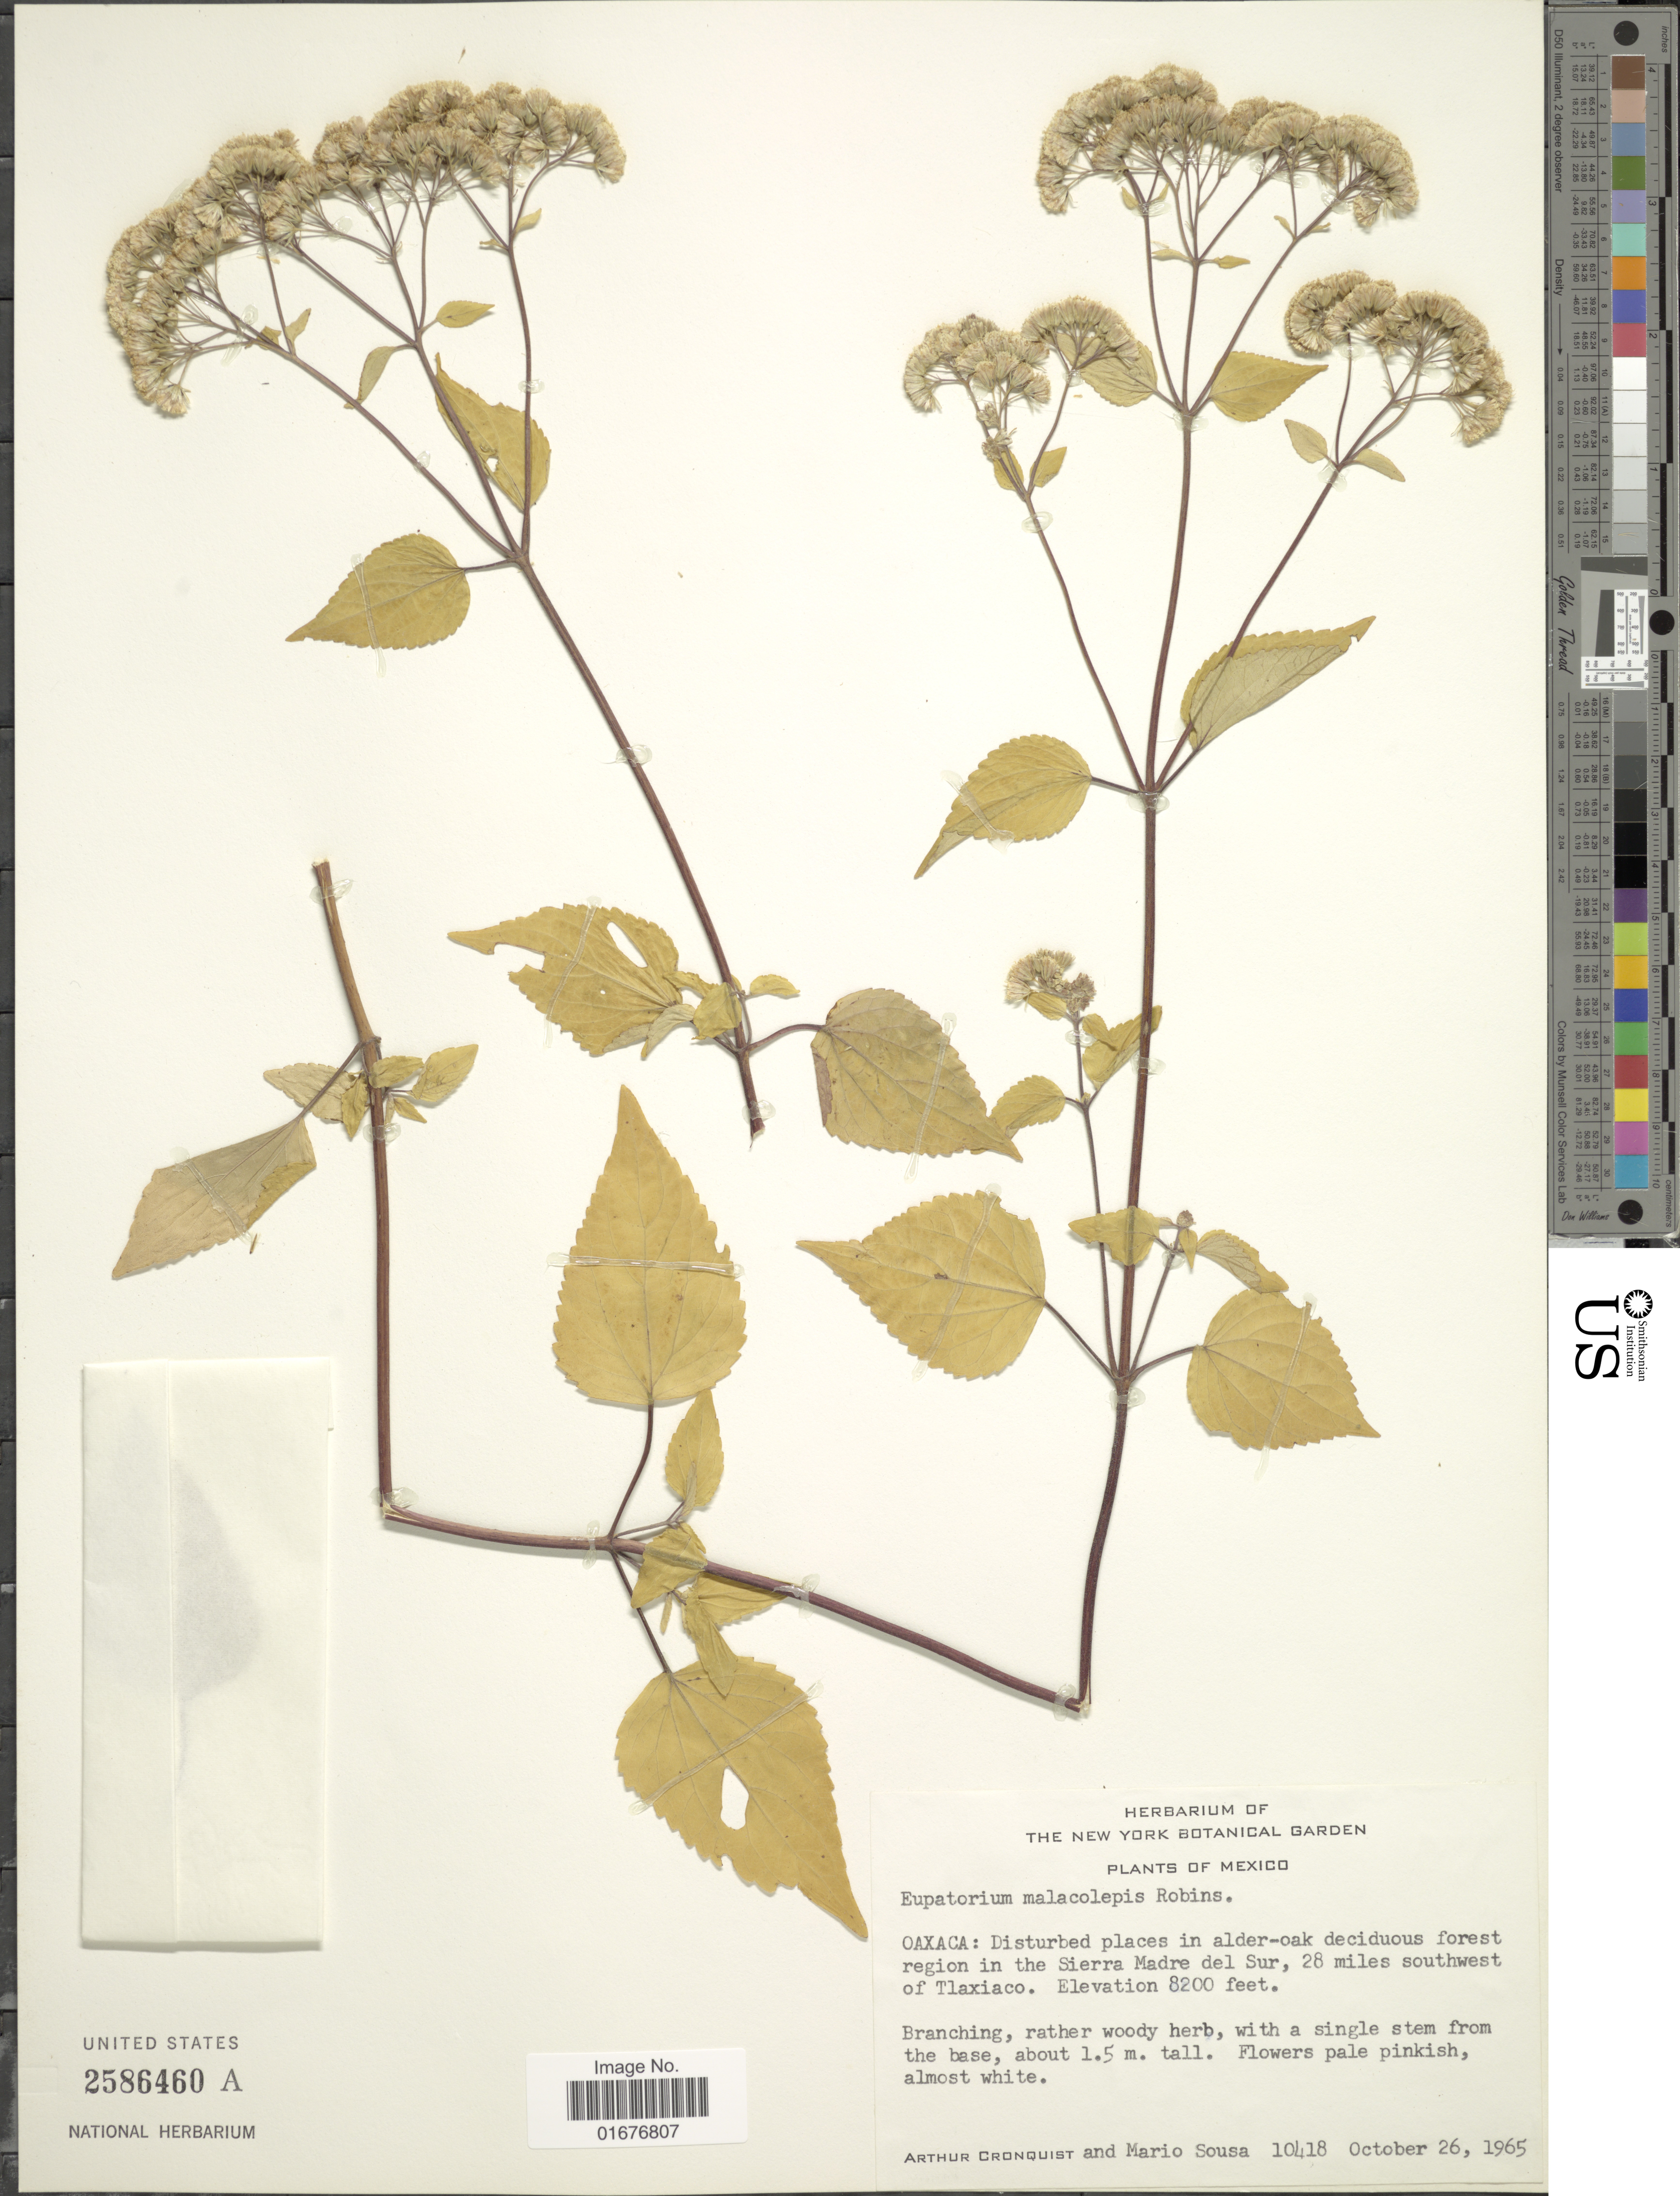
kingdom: Plantae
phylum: Tracheophyta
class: Magnoliopsida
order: Asterales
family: Asteraceae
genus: Ageratina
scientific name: Ageratina rufa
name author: (Greene) R.M. King & H. Rob.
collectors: A. J. Cronquist & M. Sousa S.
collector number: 10418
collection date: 1965-10-26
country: Mexico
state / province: Oaxaca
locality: Disturbed places in alder-oak deciduous forest region in the Sierra Madre del Sur, 28 mile southwest of Tlaxiaco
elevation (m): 2499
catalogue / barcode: US 2586460A